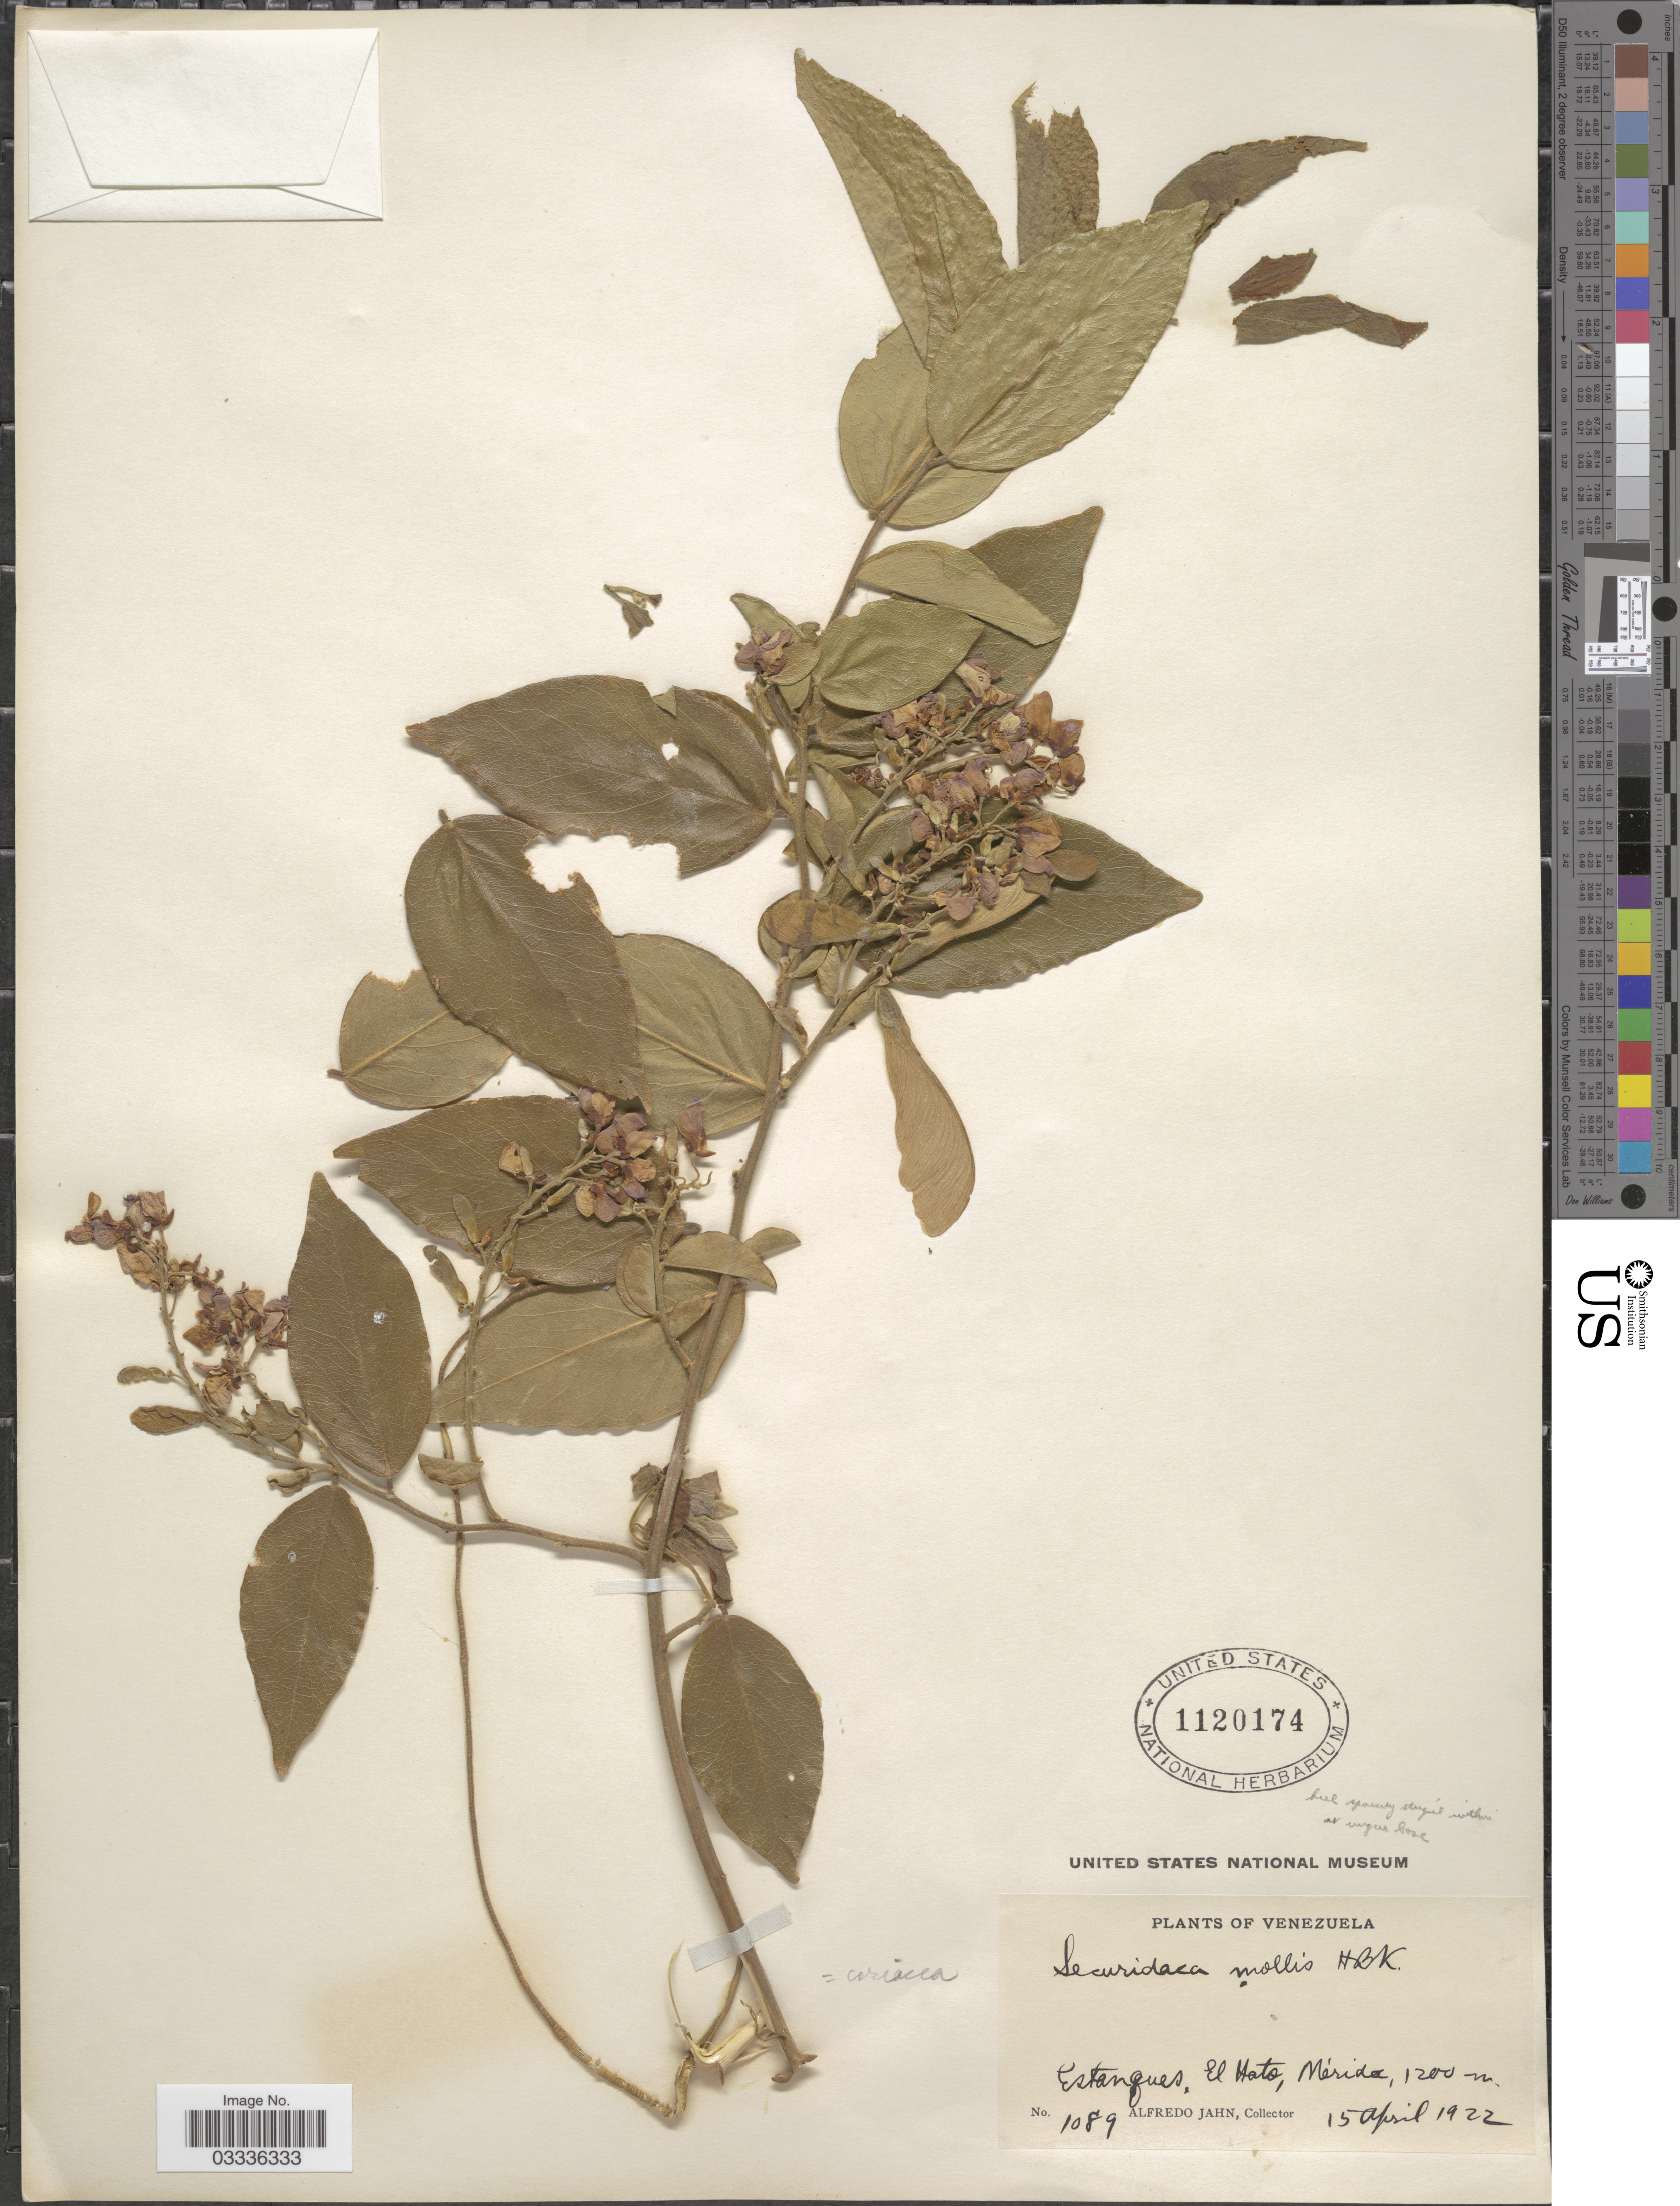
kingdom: Plantae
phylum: Tracheophyta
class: Magnoliopsida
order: Fabales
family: Polygalaceae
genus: Securidaca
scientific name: Securidaca coriacea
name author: Bonpl. ex Steud.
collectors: A. Jahn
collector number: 1089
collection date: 1922-04-15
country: Venezuela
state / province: Mérida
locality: Estanques, El Mato.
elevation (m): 1200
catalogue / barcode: US 1120174